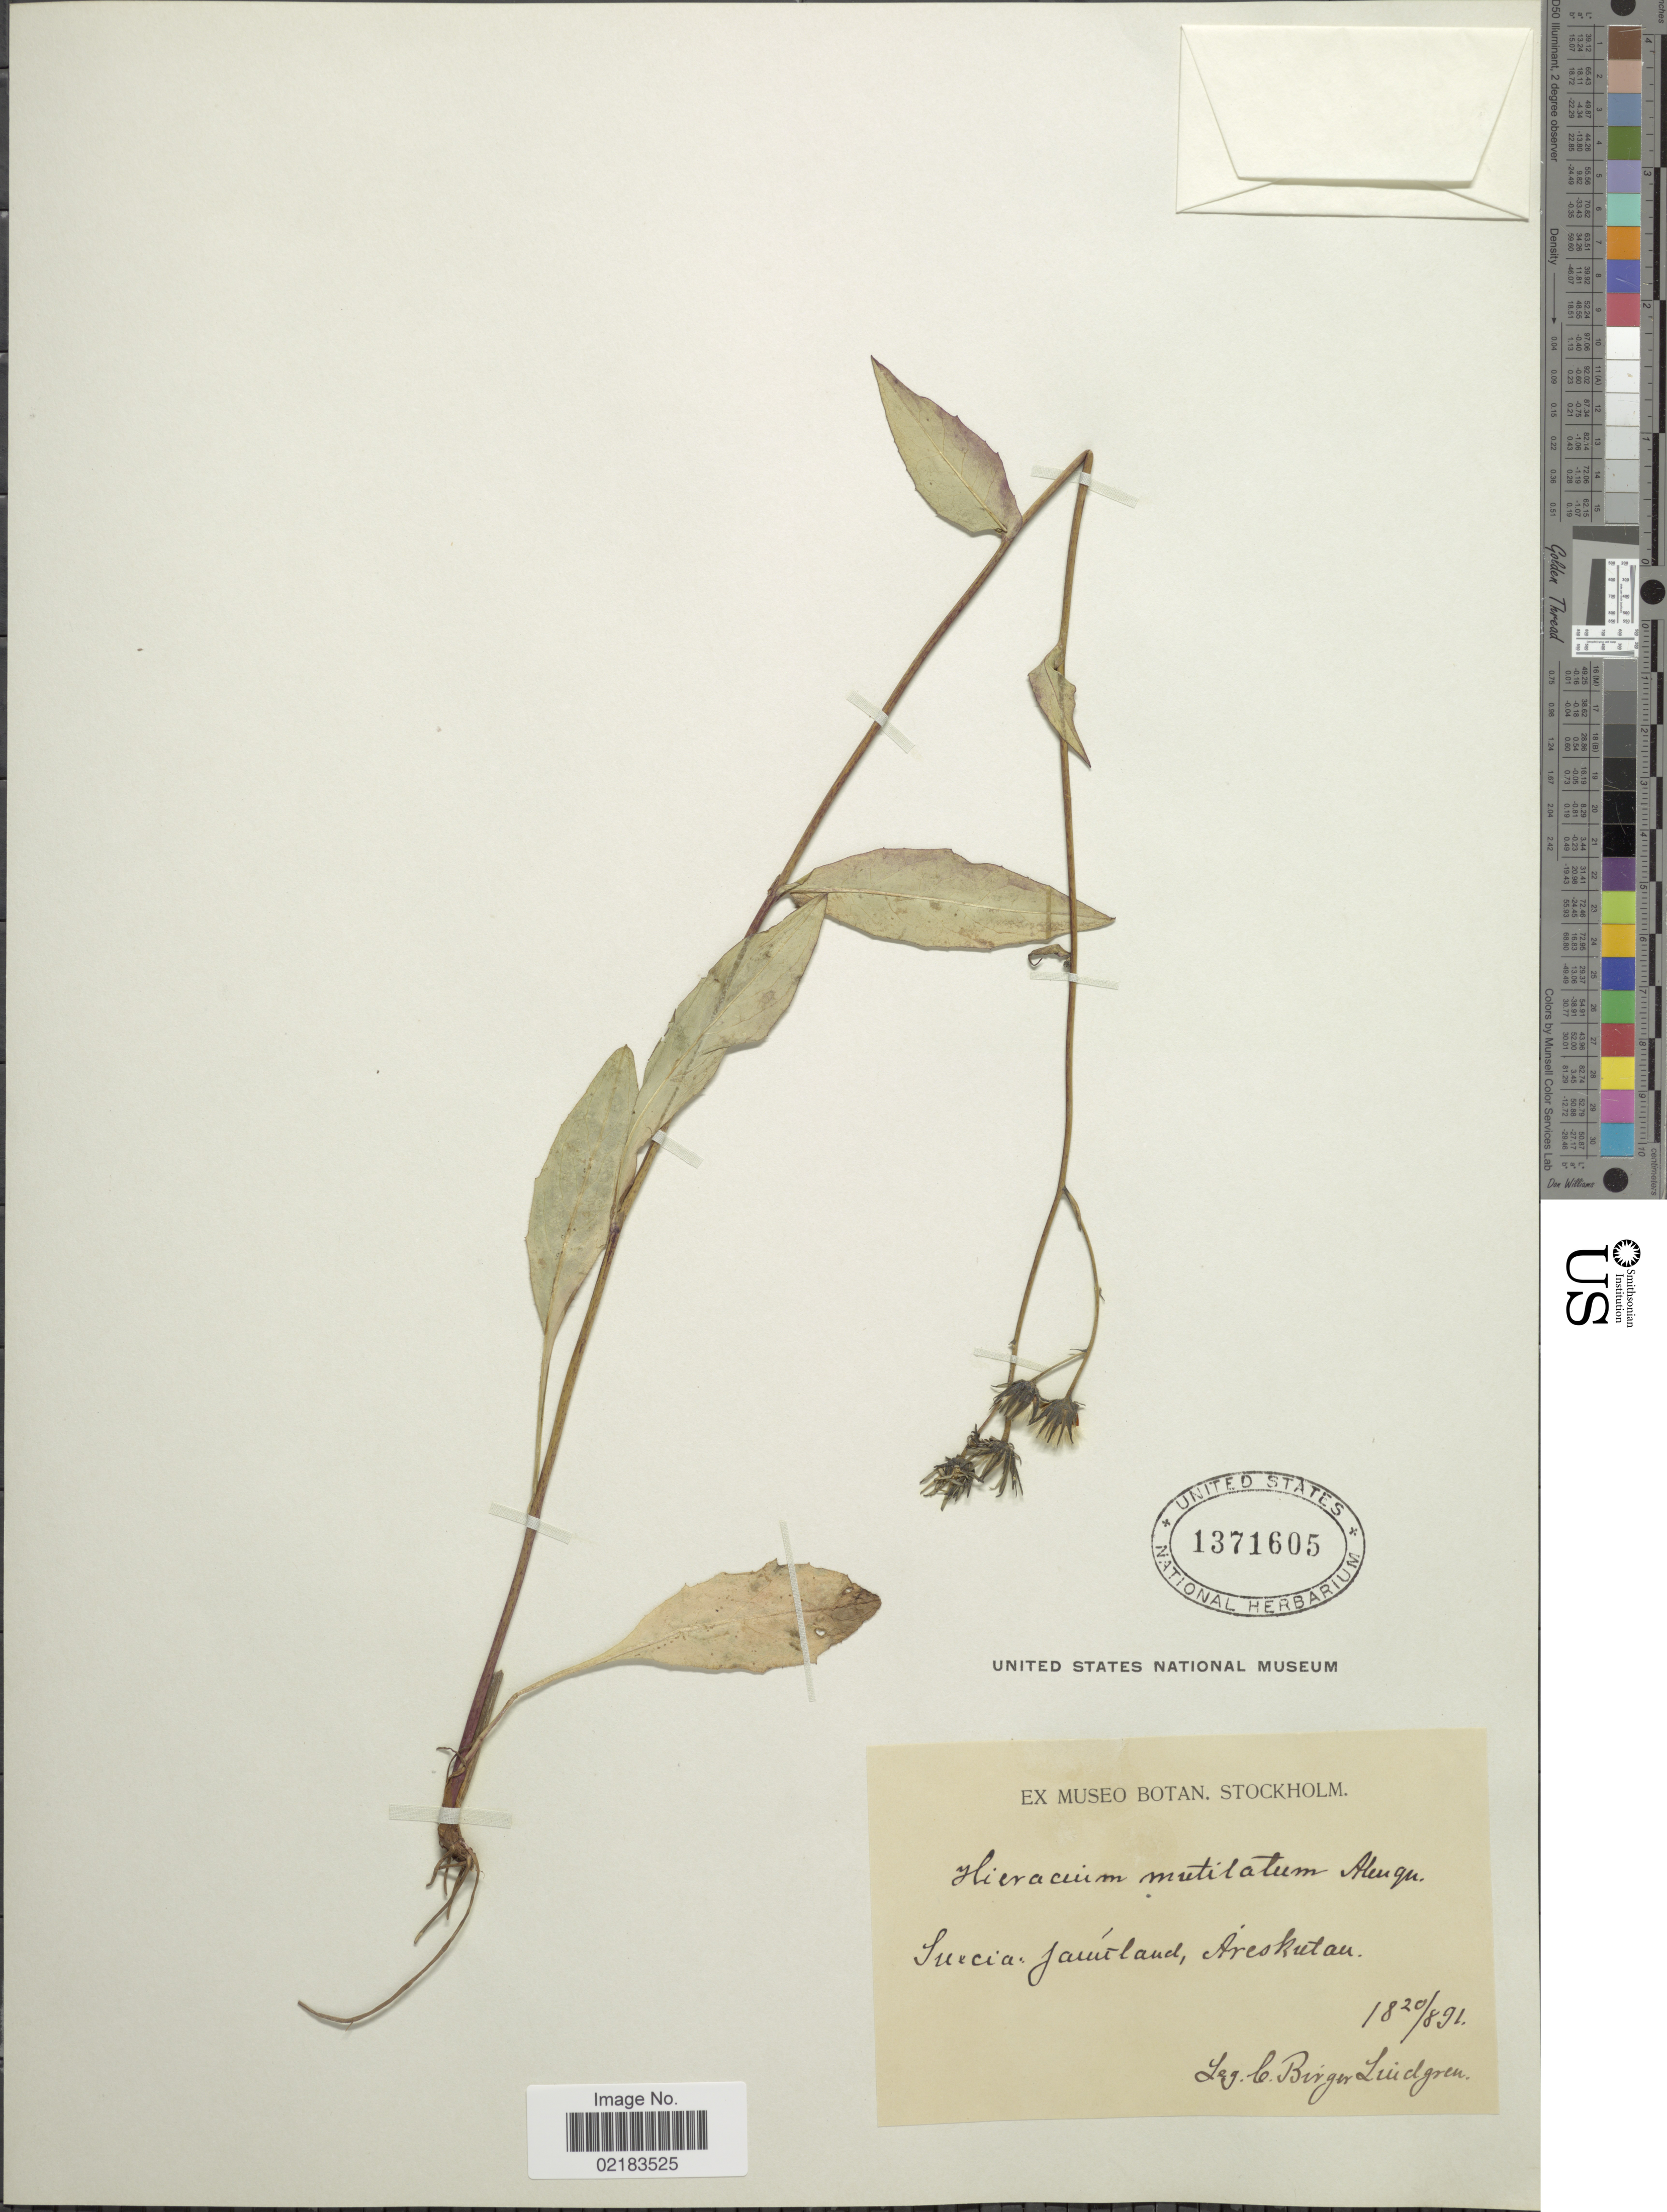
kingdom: Plantae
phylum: Tracheophyta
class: Magnoliopsida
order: Asterales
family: Asteraceae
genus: Hieracium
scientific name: Hieracium mutilatum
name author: Elfstr.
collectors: C. Luidgren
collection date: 1891-08-20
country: Sweden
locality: Jamtland, Areskutan.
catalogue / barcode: US 1371605